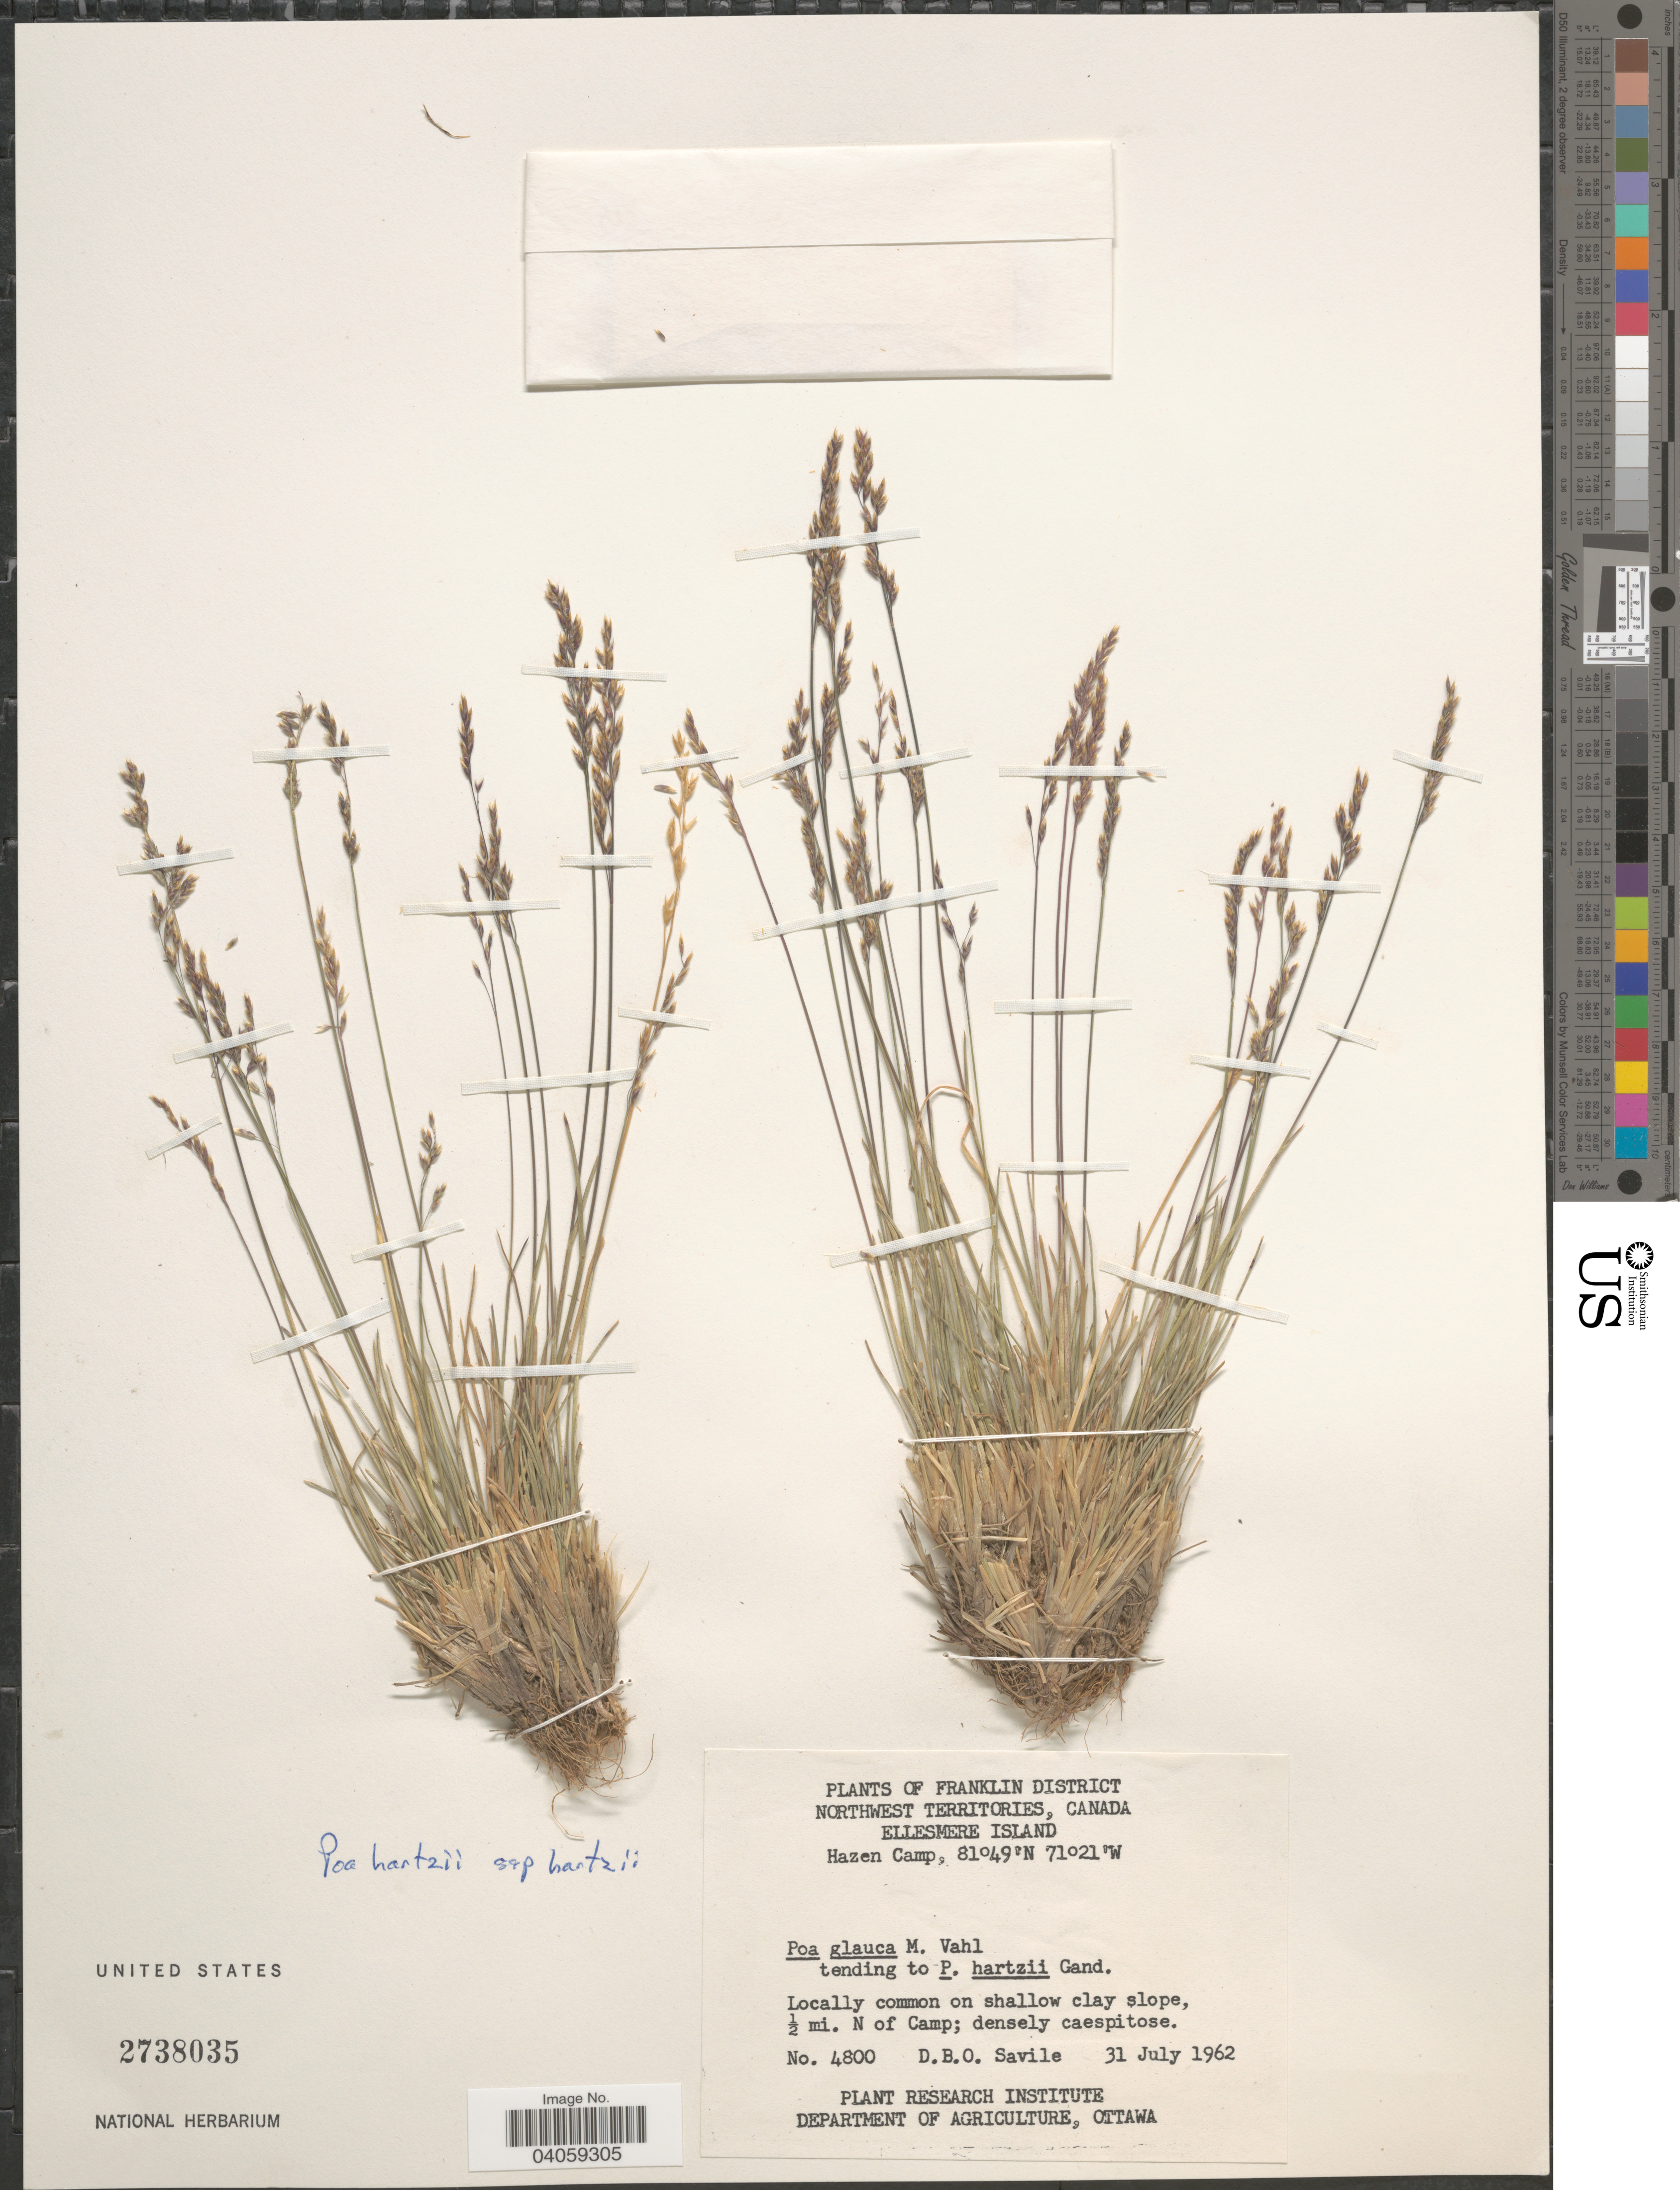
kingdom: Plantae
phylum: Tracheophyta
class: Liliopsida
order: Poales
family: Poaceae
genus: Poa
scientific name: Poa hartzii subsp. hartzii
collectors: D. Savile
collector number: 4800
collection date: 1962-07-31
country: Canada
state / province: Northwest Territories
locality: Franklin District. Ellesmere Island. Hazen Camp. ½ mi. N of Camp.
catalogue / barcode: US 2738035